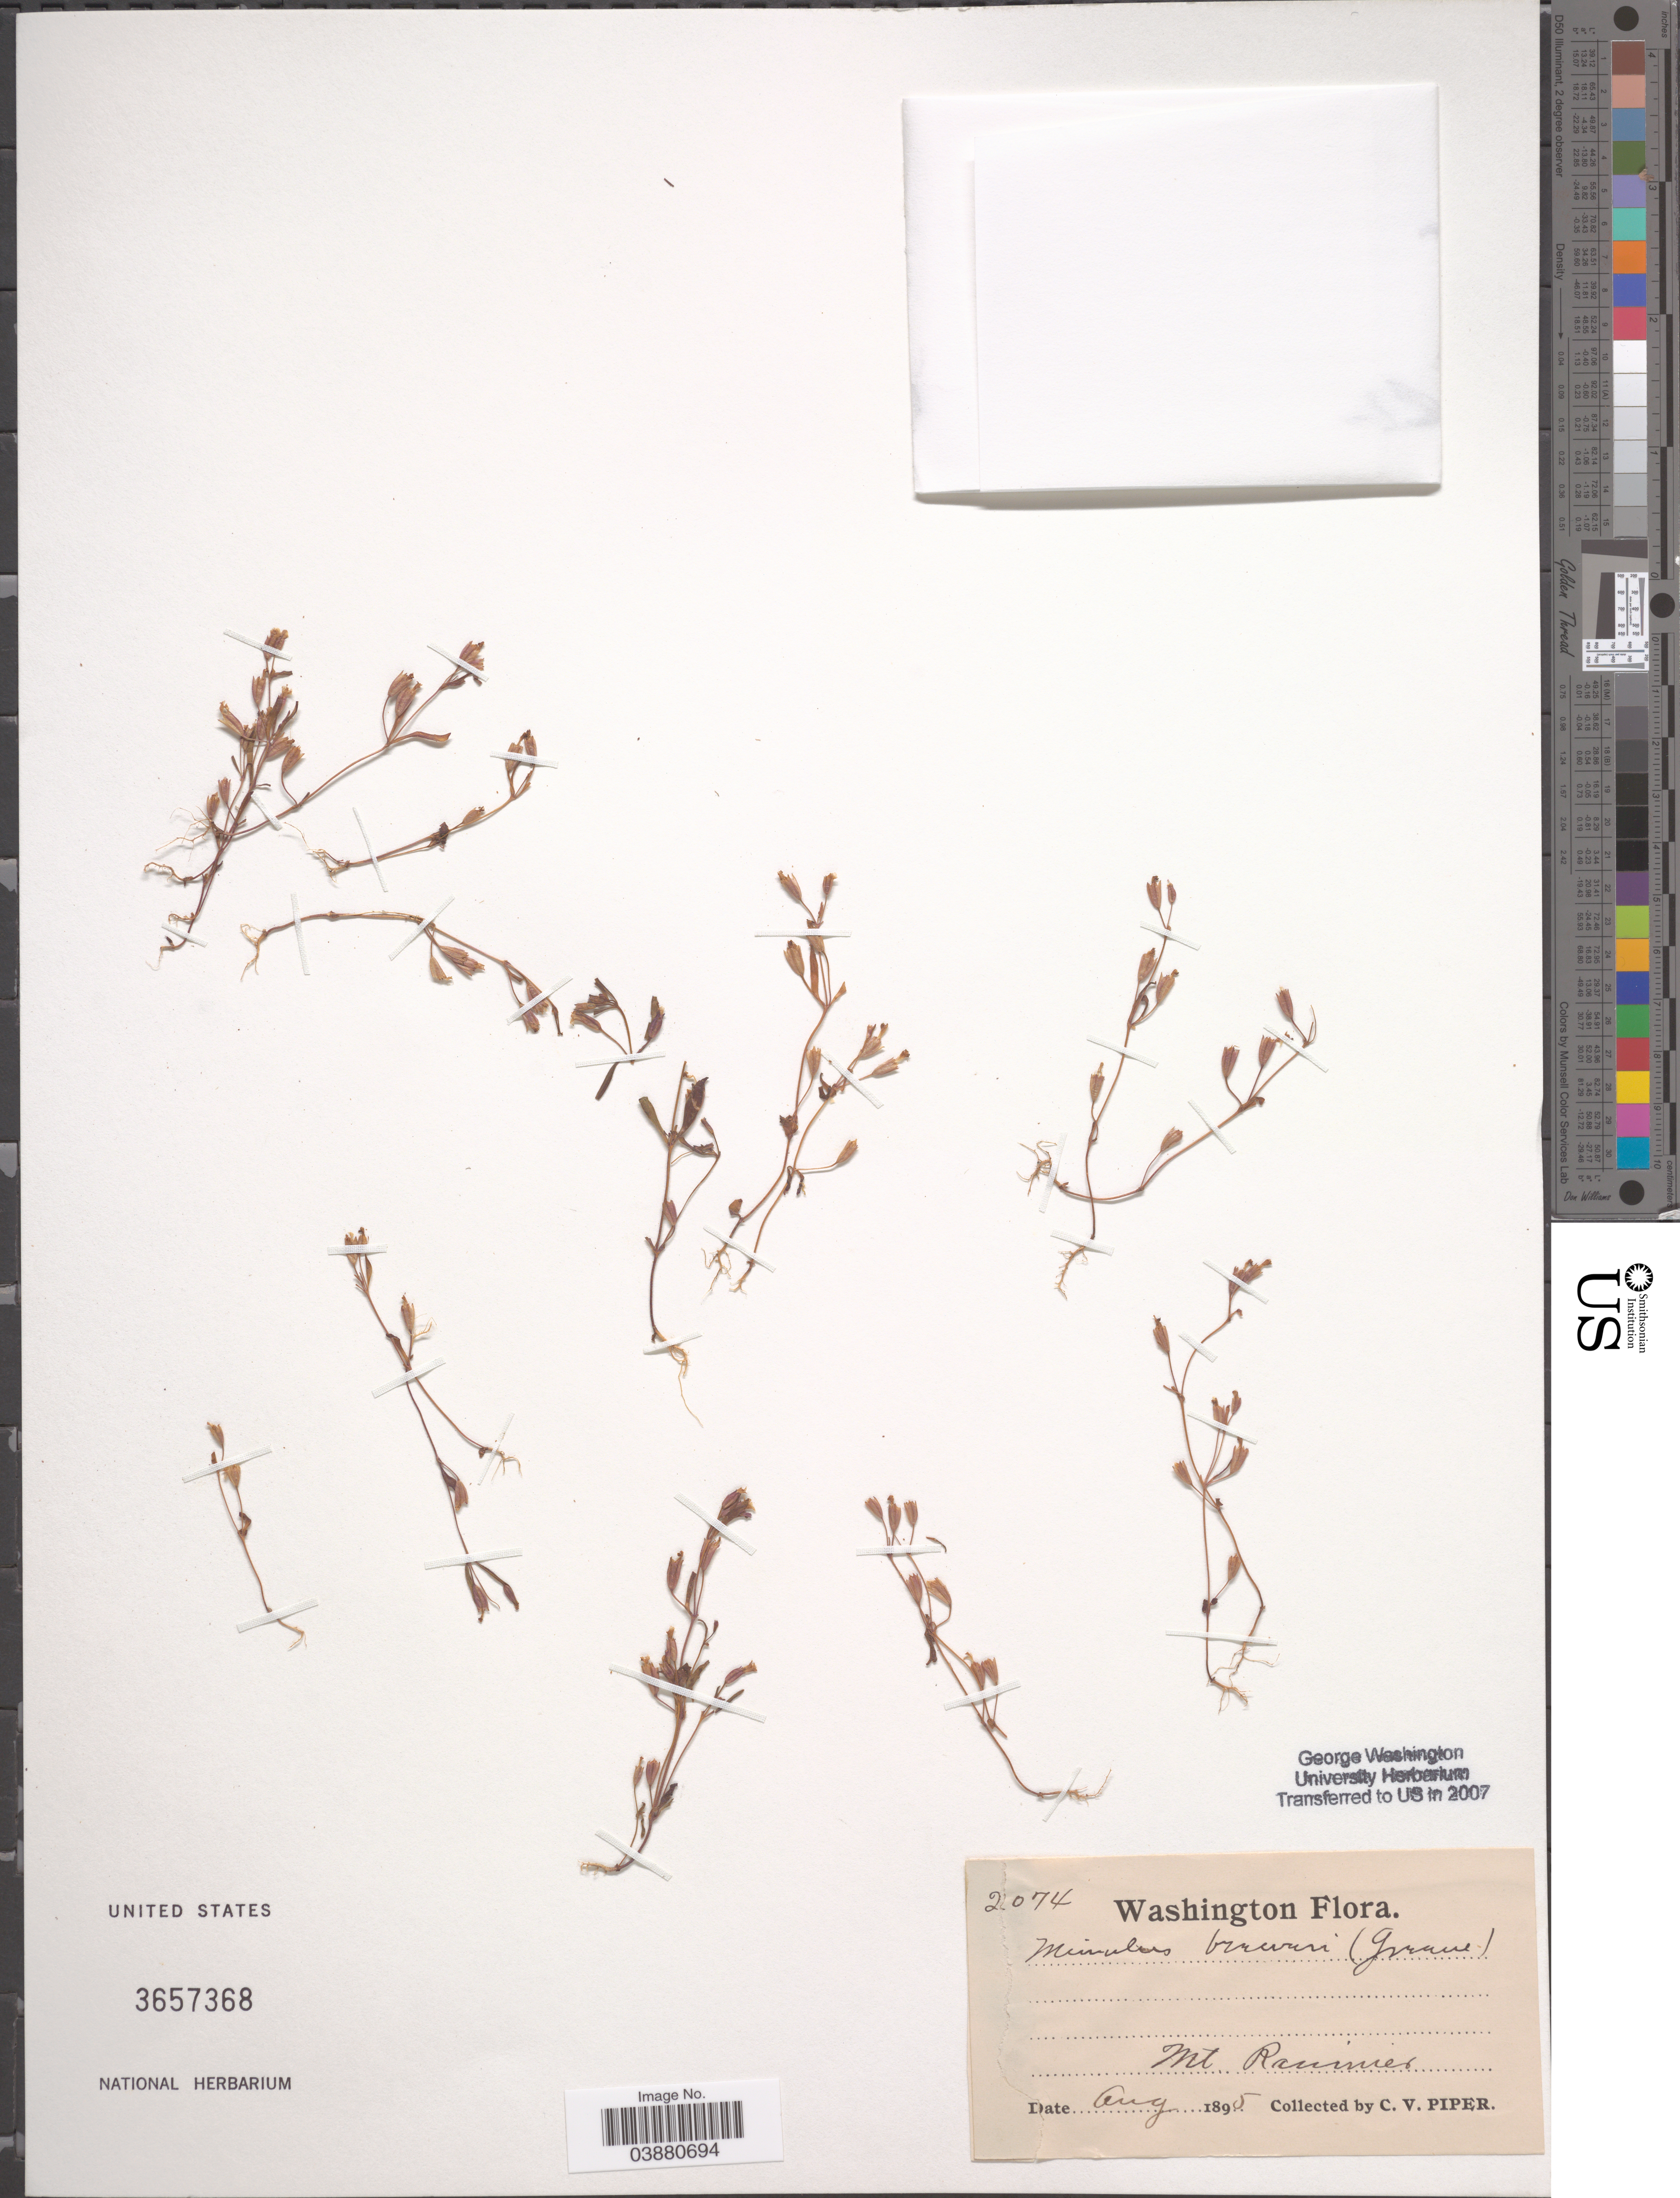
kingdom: Plantae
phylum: Tracheophyta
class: Magnoliopsida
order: Lamiales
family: Phrymaceae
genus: Mimulus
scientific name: Mimulus breweri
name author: (Greene) Coville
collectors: C. V. Piper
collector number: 2074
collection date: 1895-08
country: United States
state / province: Washington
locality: Mt. Rainier.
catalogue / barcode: US 3657368